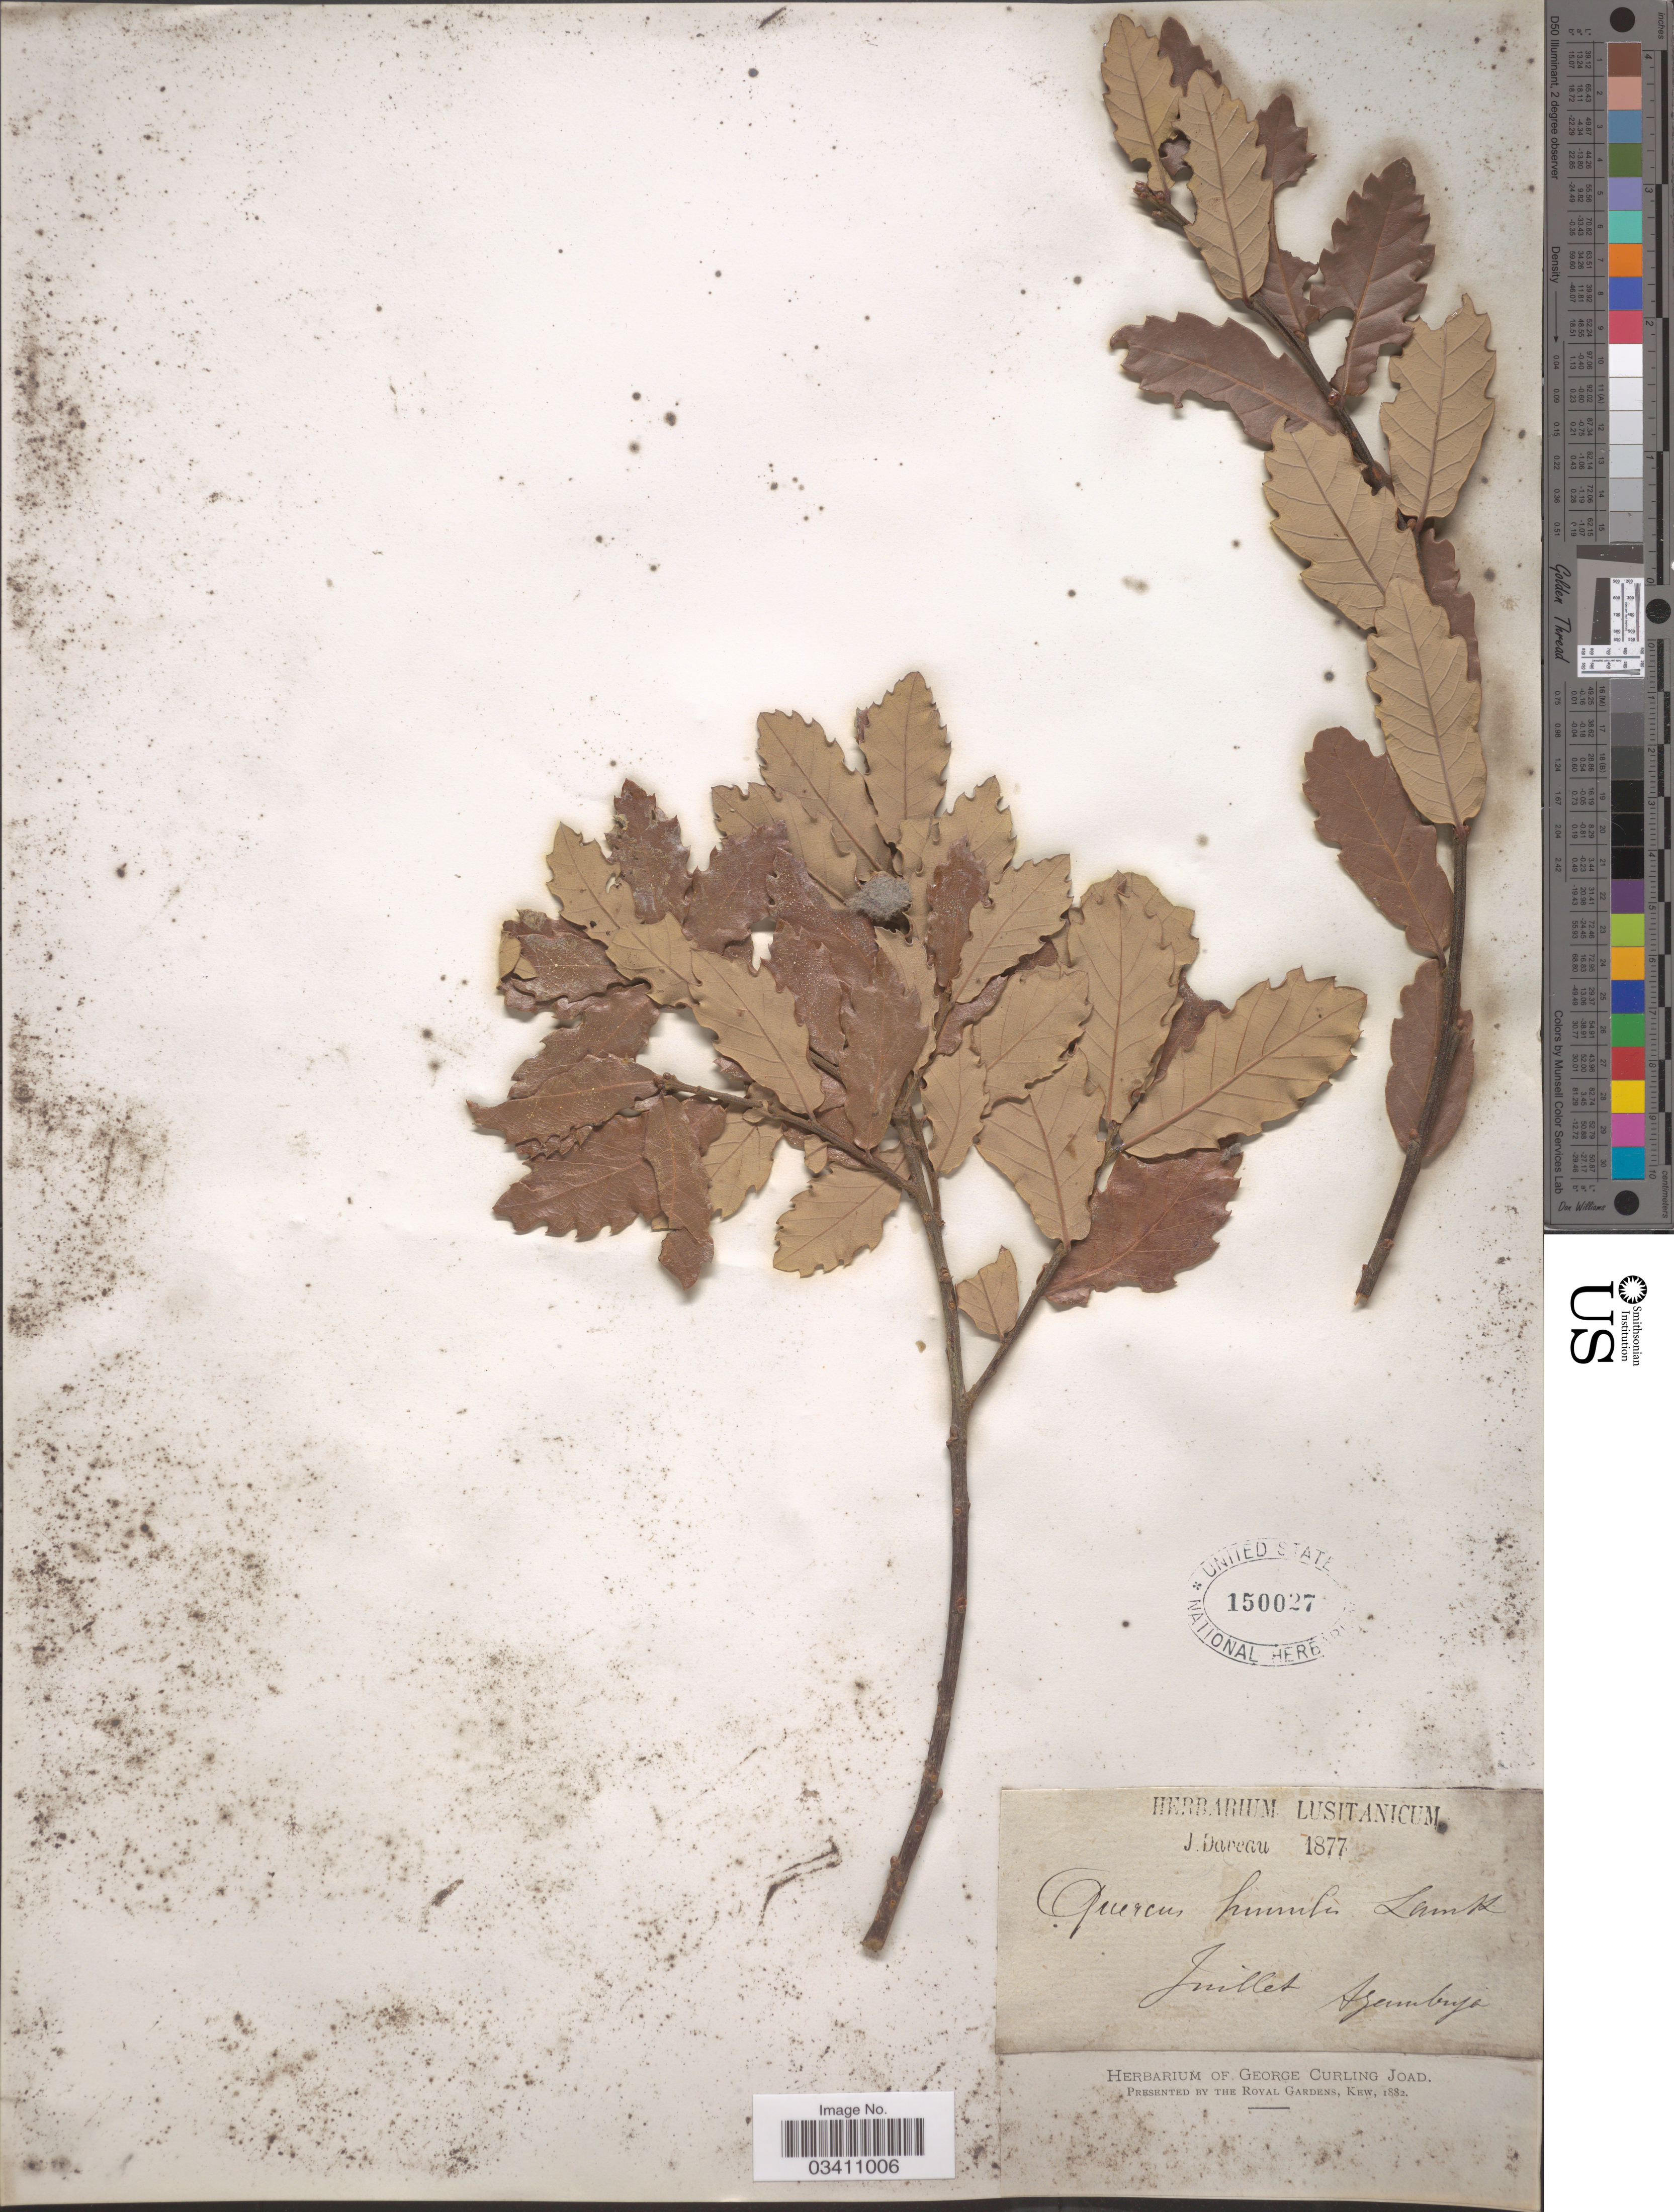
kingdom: Plantae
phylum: Tracheophyta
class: Magnoliopsida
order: Fagales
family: Fagaceae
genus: Quercus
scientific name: Quercus humilis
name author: A. DC.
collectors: J. Daveau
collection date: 1877-07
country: Portugal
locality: Azambuja.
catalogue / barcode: US 150027